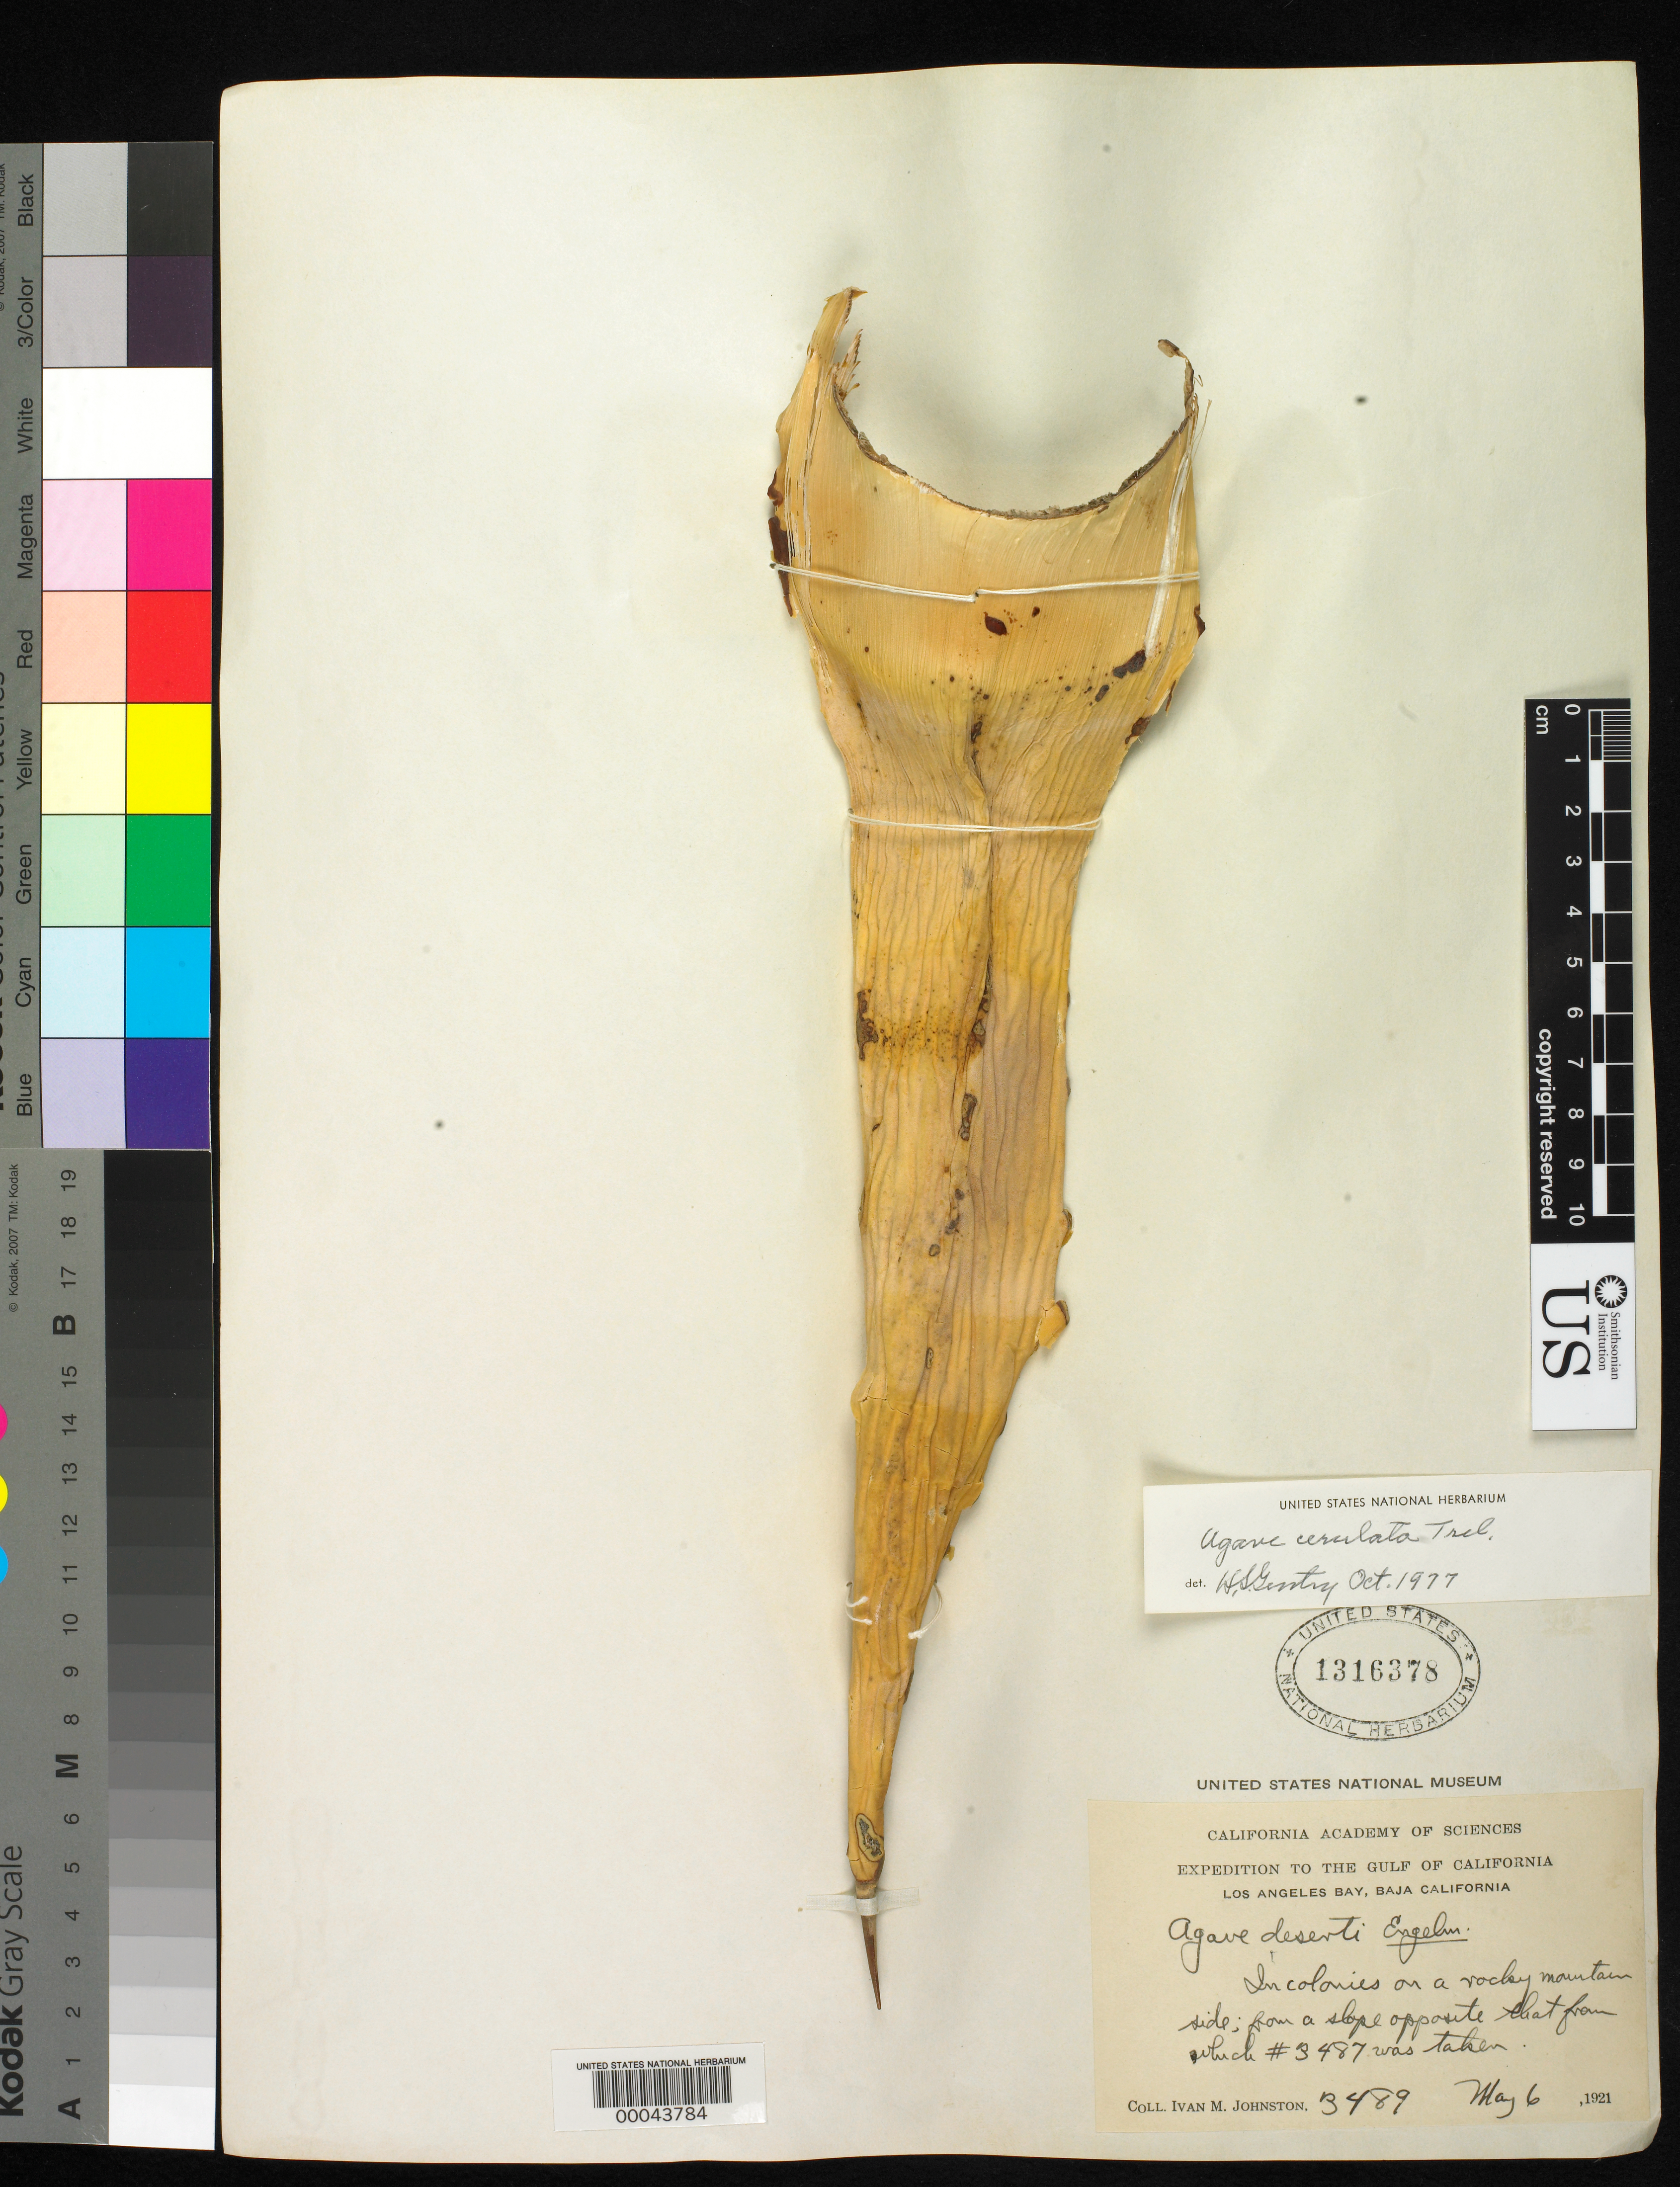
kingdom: Plantae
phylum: Tracheophyta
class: Liliopsida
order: Asparagales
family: Asparagaceae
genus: Agave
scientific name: Agave cerulata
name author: Trel.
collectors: I.M. Johnston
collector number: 3489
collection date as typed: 06 May 1921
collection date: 1921-05-06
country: Mexico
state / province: Baja California Norte / Baja California Sur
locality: Los Angles Bay; on a rocky mountain side; from a slope opposite that from which #3487 was taken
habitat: Rocky mountain sides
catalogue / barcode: US 1316378